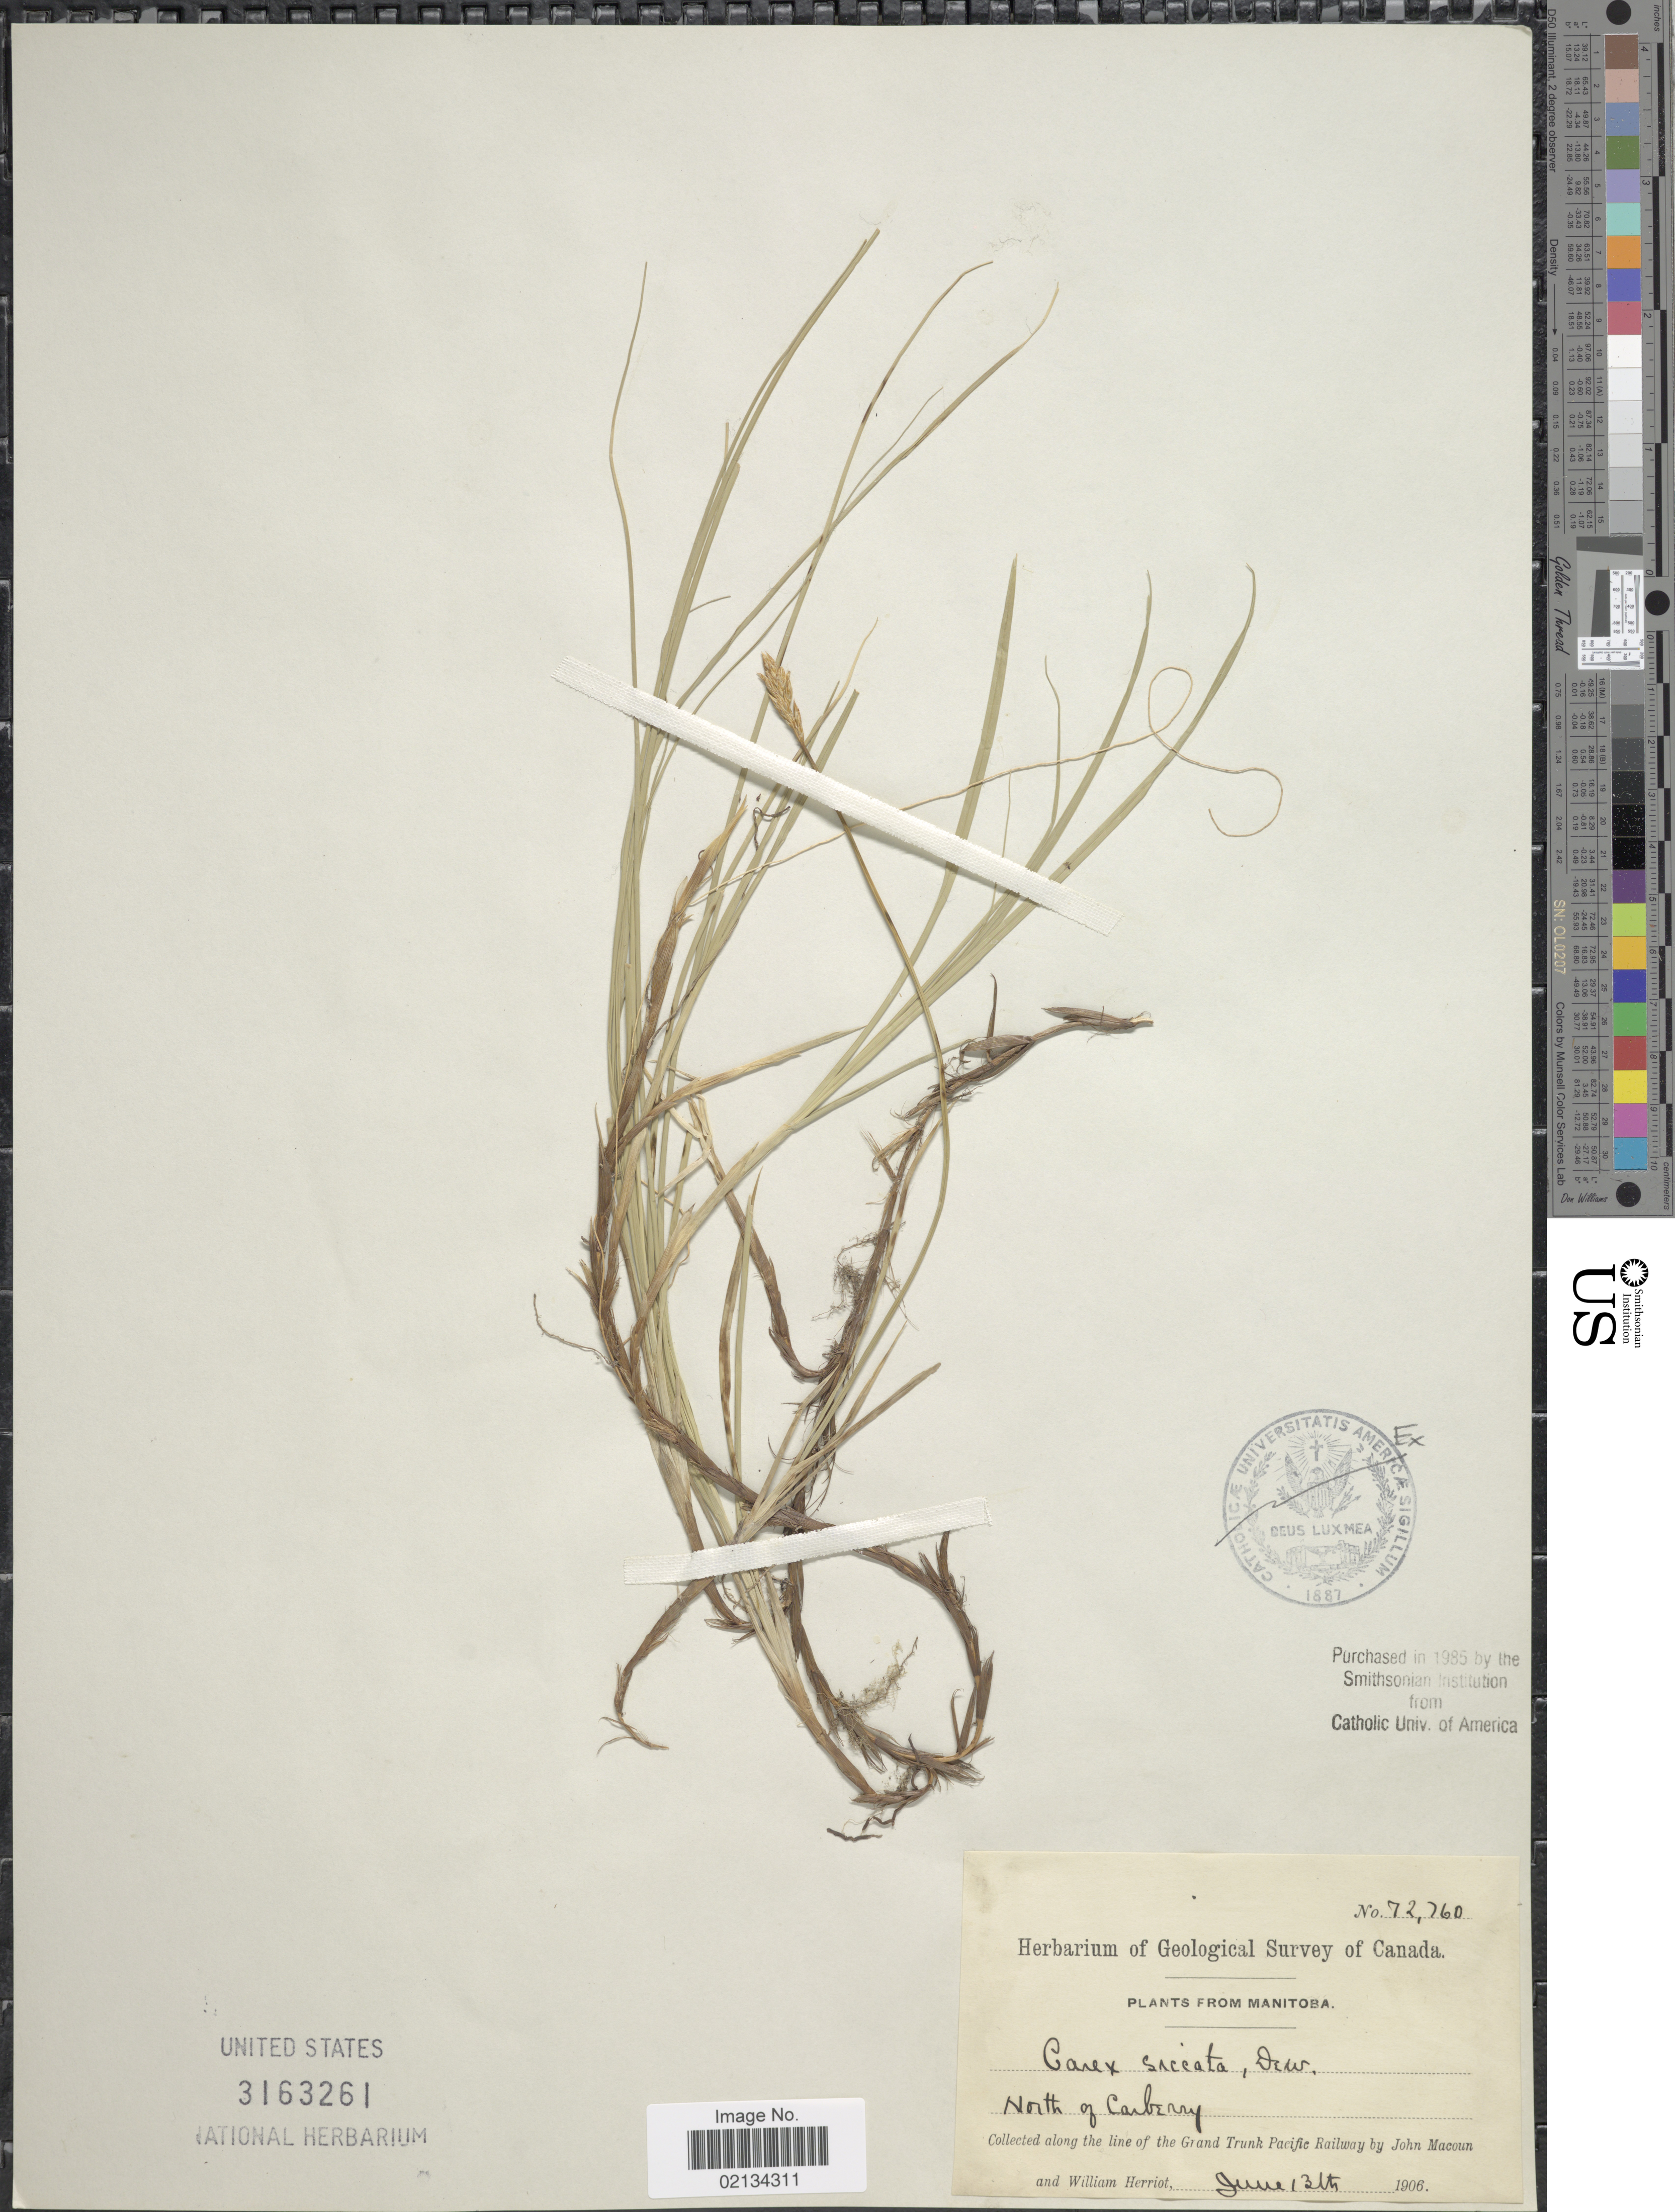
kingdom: Plantae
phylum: Tracheophyta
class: Liliopsida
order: Poales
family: Cyperaceae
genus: Carex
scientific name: Carex siccata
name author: Dewey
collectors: J. Macoun & W. Herriot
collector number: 72760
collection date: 1906-06-13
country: Canada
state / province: Manitoba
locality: North of Carberry, along the line of the Grand Trunk Pacific Railway.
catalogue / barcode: US 3163261